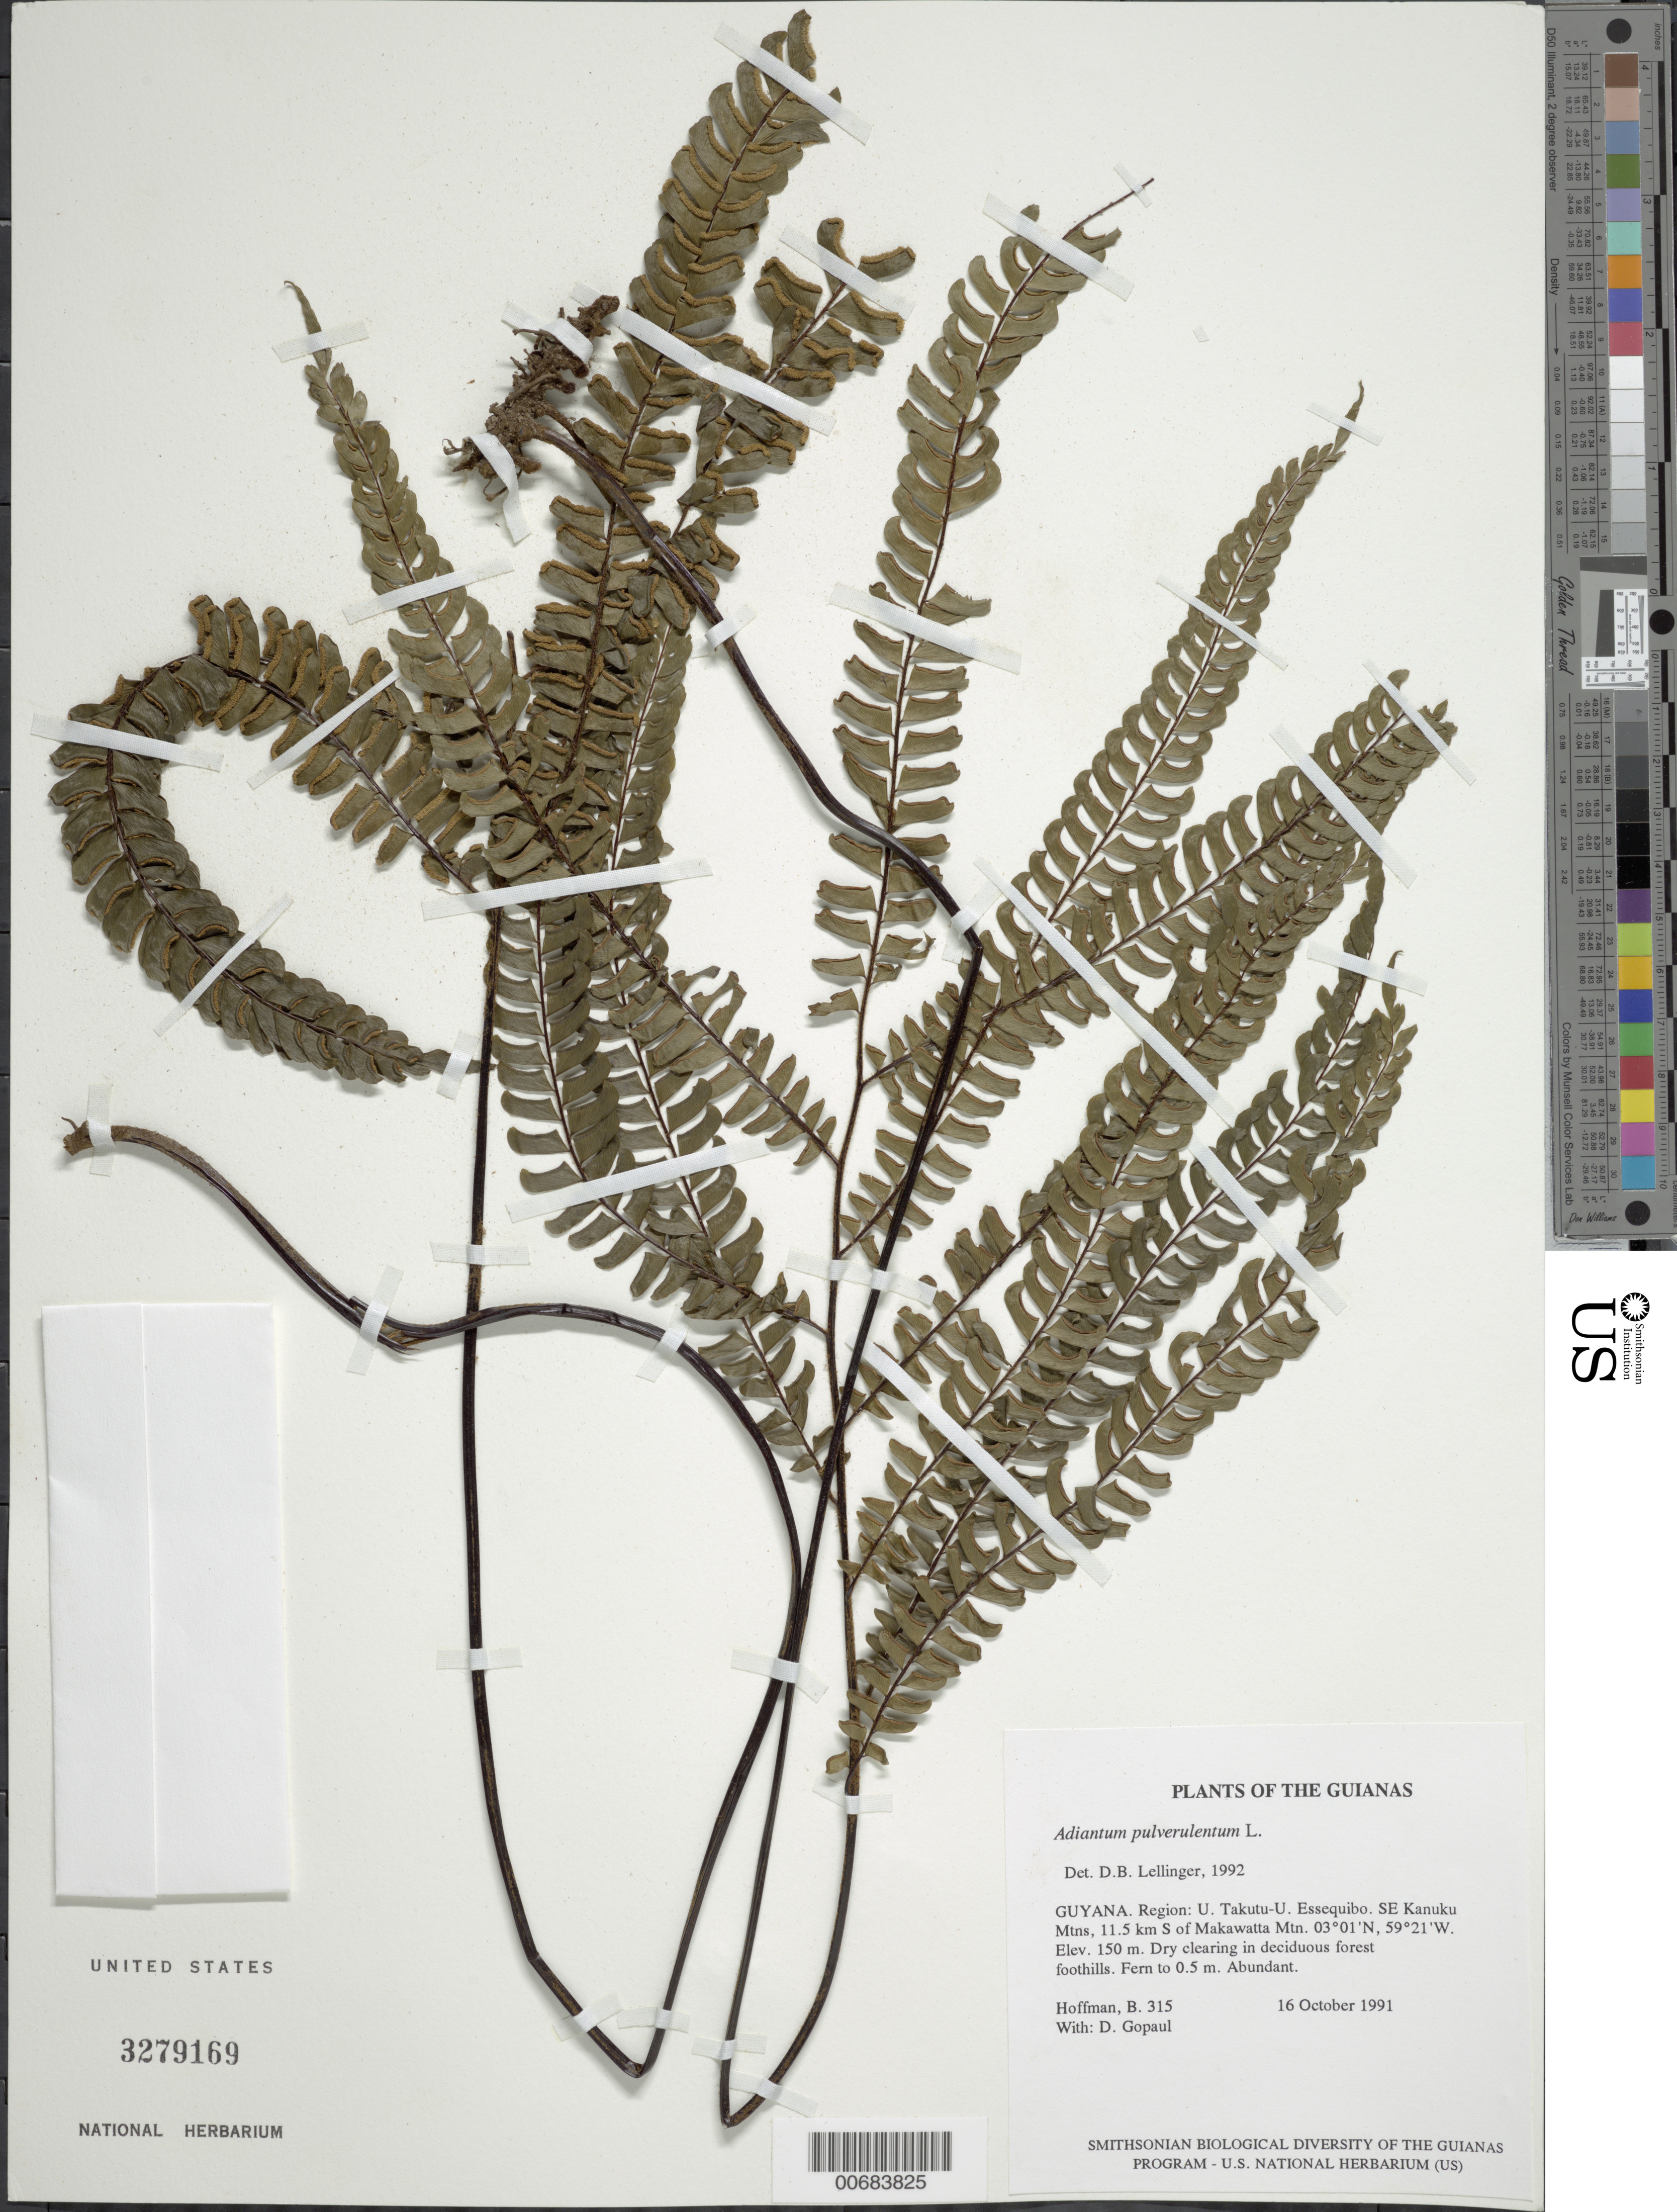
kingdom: Plantae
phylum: Tracheophyta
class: Polypodiopsida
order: Polypodiales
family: Pteridaceae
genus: Adiantum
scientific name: Adiantum pulverulentum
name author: L.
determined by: Lellinger, David B., (BOT), Smithsonian Institution - National Museum of Natural History (UNITED STATES)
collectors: B. Hoffman & D. Gopaul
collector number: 315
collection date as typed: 16 October 1991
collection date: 1991-10-16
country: Guyana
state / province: U. Takutu-U. Essequibo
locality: SE Kanuku Mts ±11.5 km S of Makawatta Mtn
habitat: Dry clearing in deciduous forest foothills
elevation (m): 150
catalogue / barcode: US 3279169